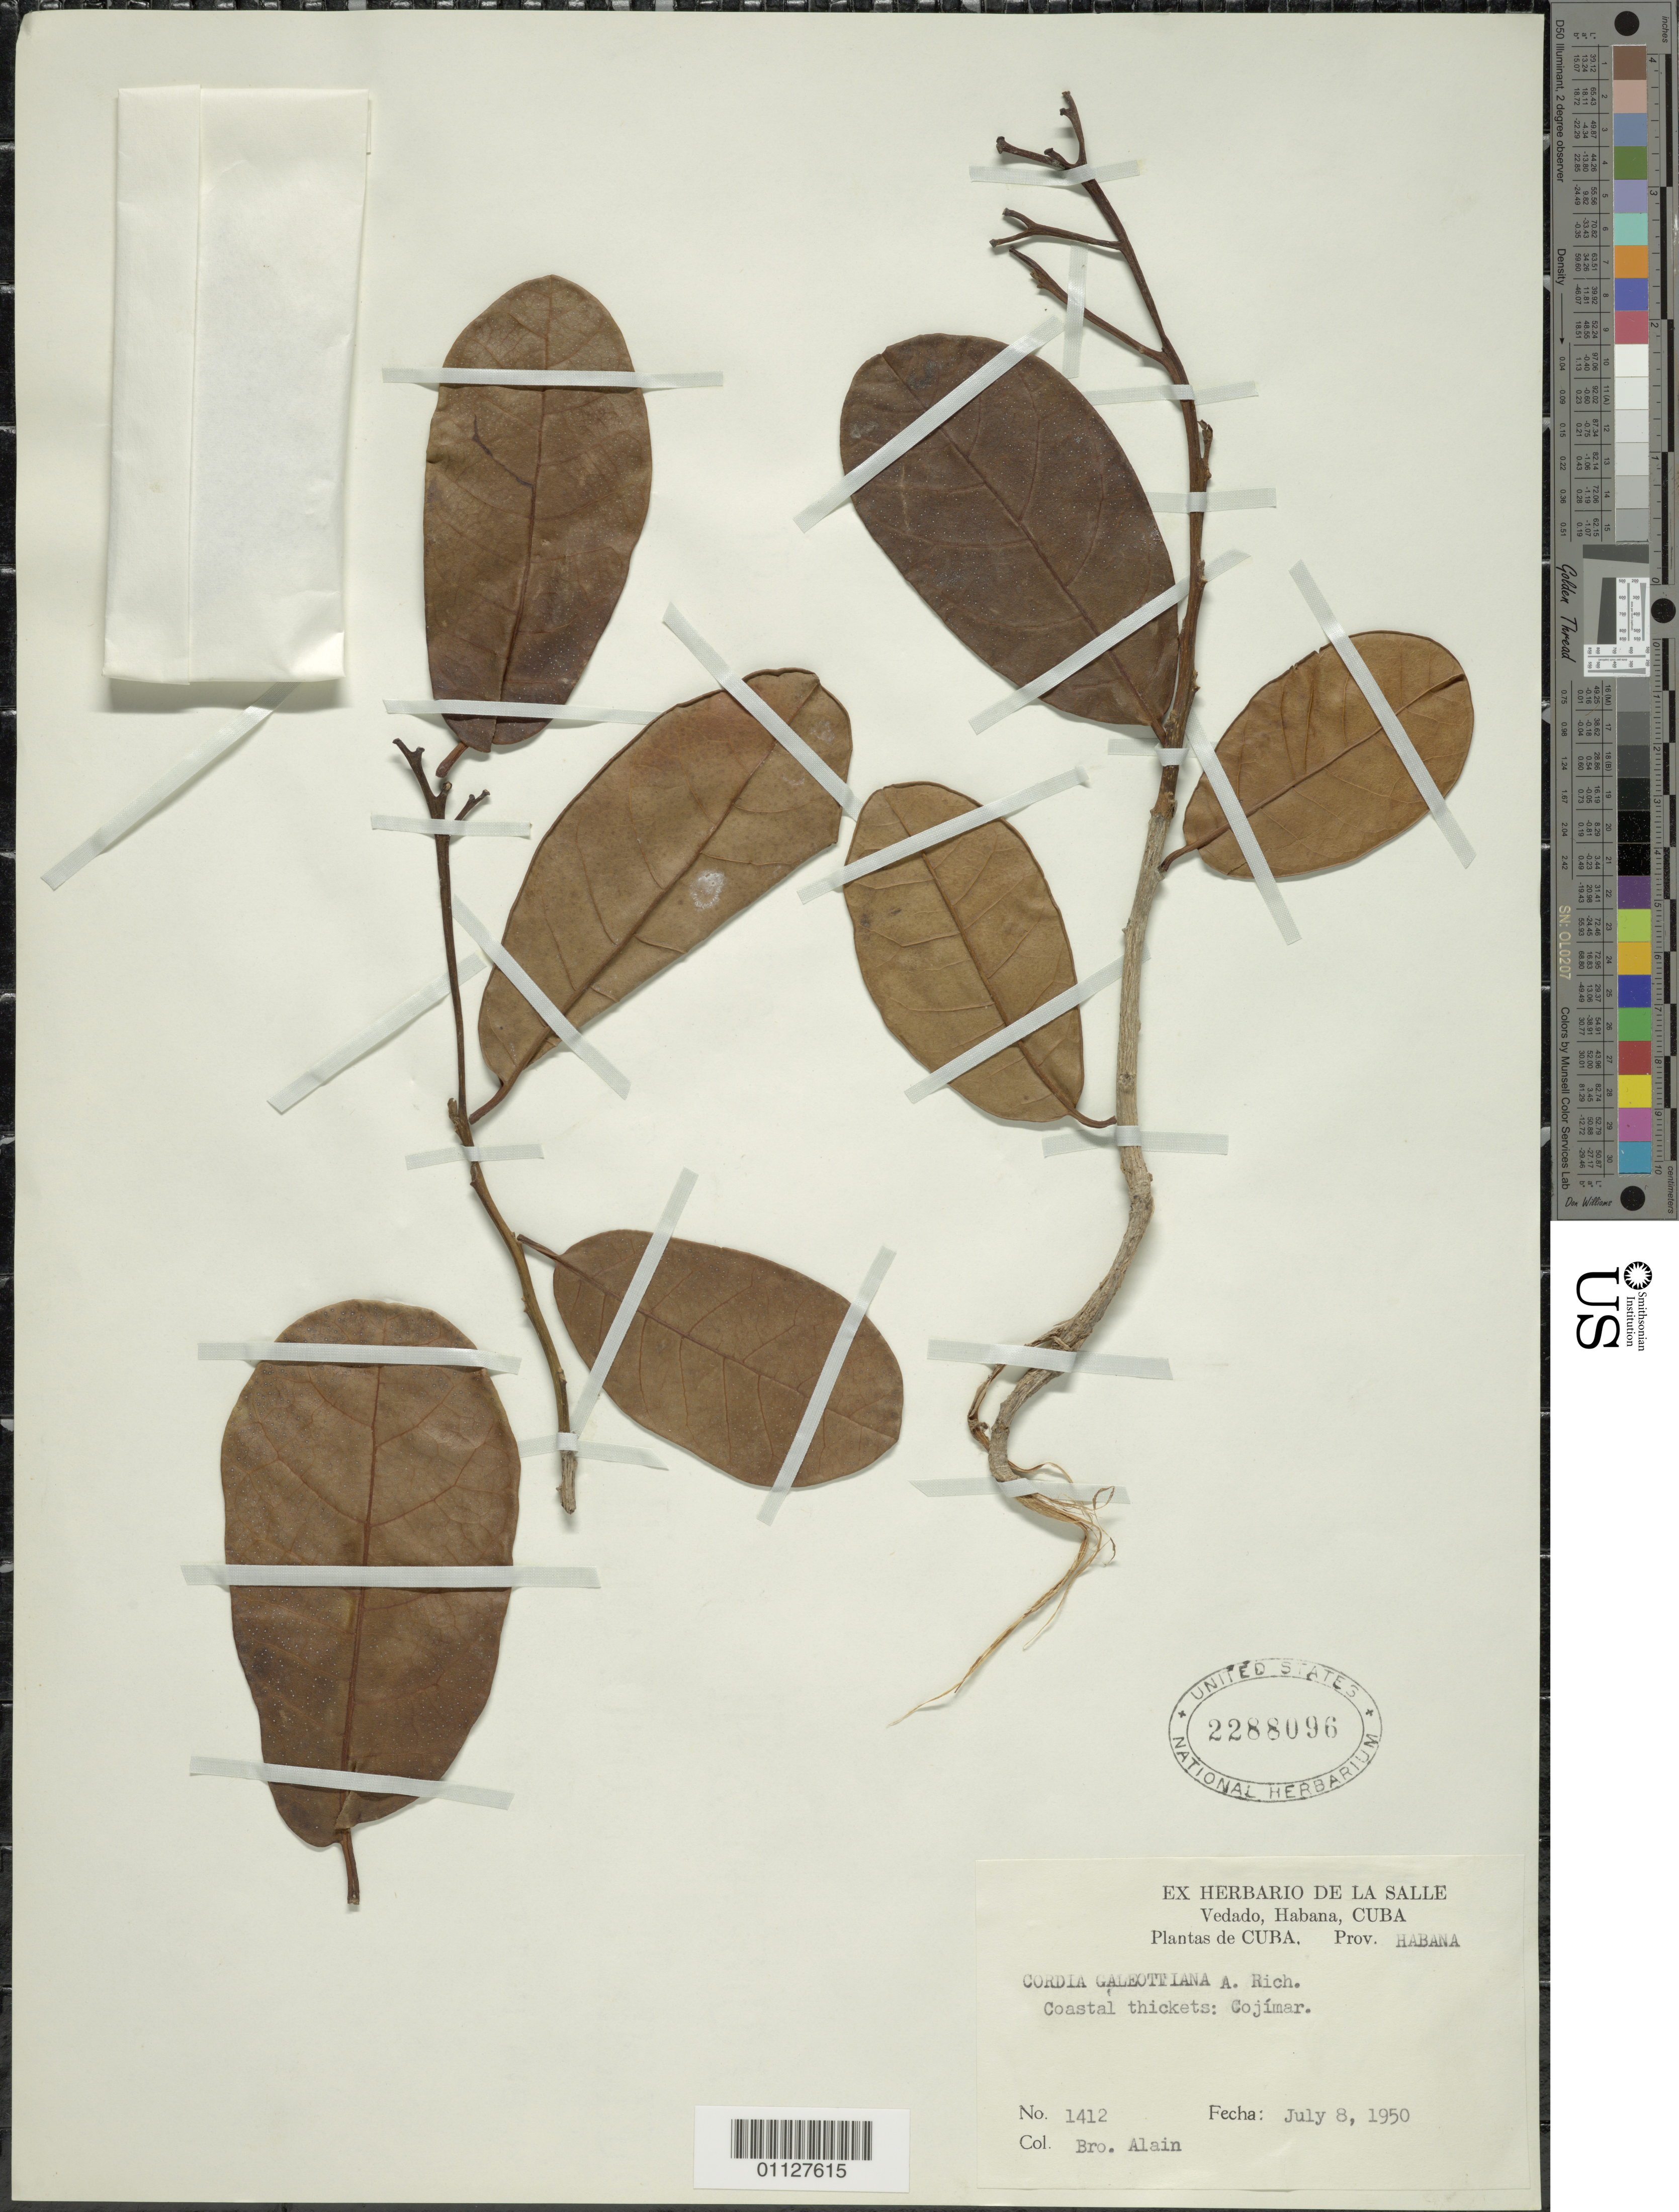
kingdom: Plantae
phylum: Tracheophyta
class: Magnoliopsida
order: Boraginales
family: Cordiaceae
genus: Cordia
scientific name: Cordia galeottiana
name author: A. Rich.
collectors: A. H. Liogier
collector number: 1412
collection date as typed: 08 Jul 1950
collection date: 1950-07-08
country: Cuba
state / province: La Habana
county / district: Municipio Habana del Este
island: Cuba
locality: Cojimar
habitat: Coastal thickets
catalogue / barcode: US 2288096